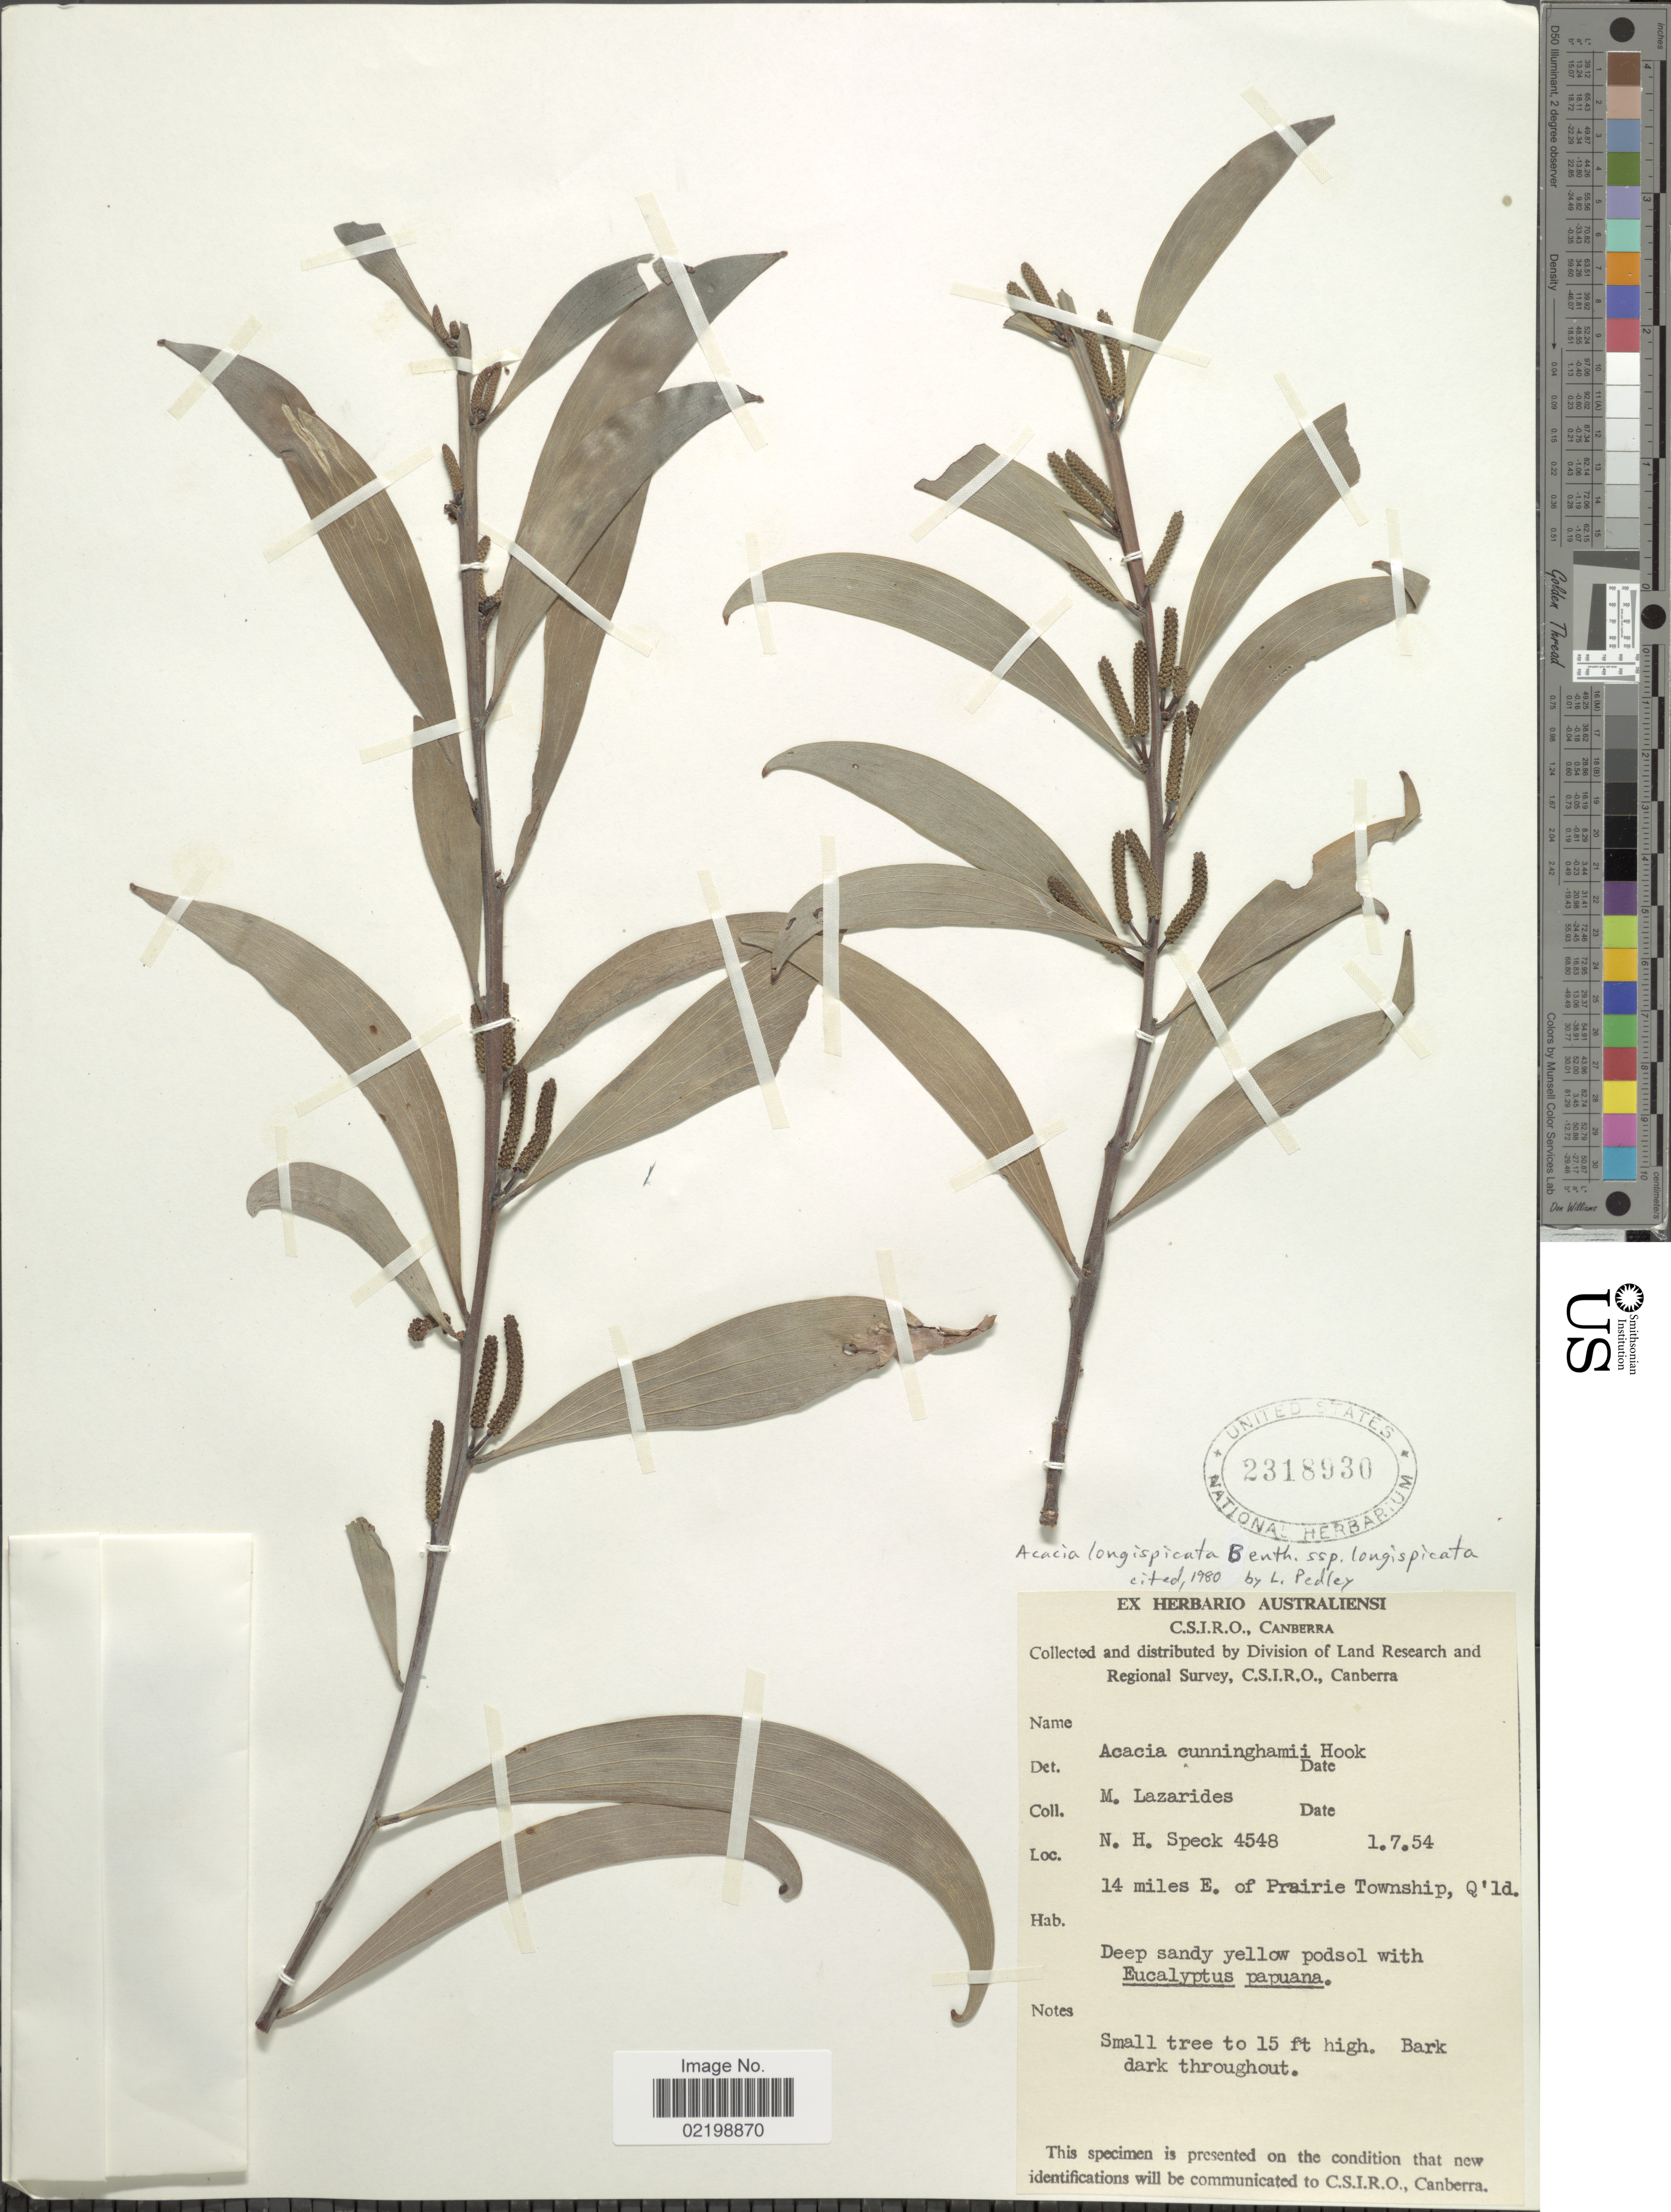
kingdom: Plantae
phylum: Tracheophyta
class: Magnoliopsida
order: Fabales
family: Fabaceae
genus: Acacia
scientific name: Acacia longispicata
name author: Benth.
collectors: M. Lazarides & N. Speck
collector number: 4548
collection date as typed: Transcribed d/m/y: 1/7/54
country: Australia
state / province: Queensland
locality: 14 miles E. of Prairie Township, Q'ld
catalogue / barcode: US 2318930